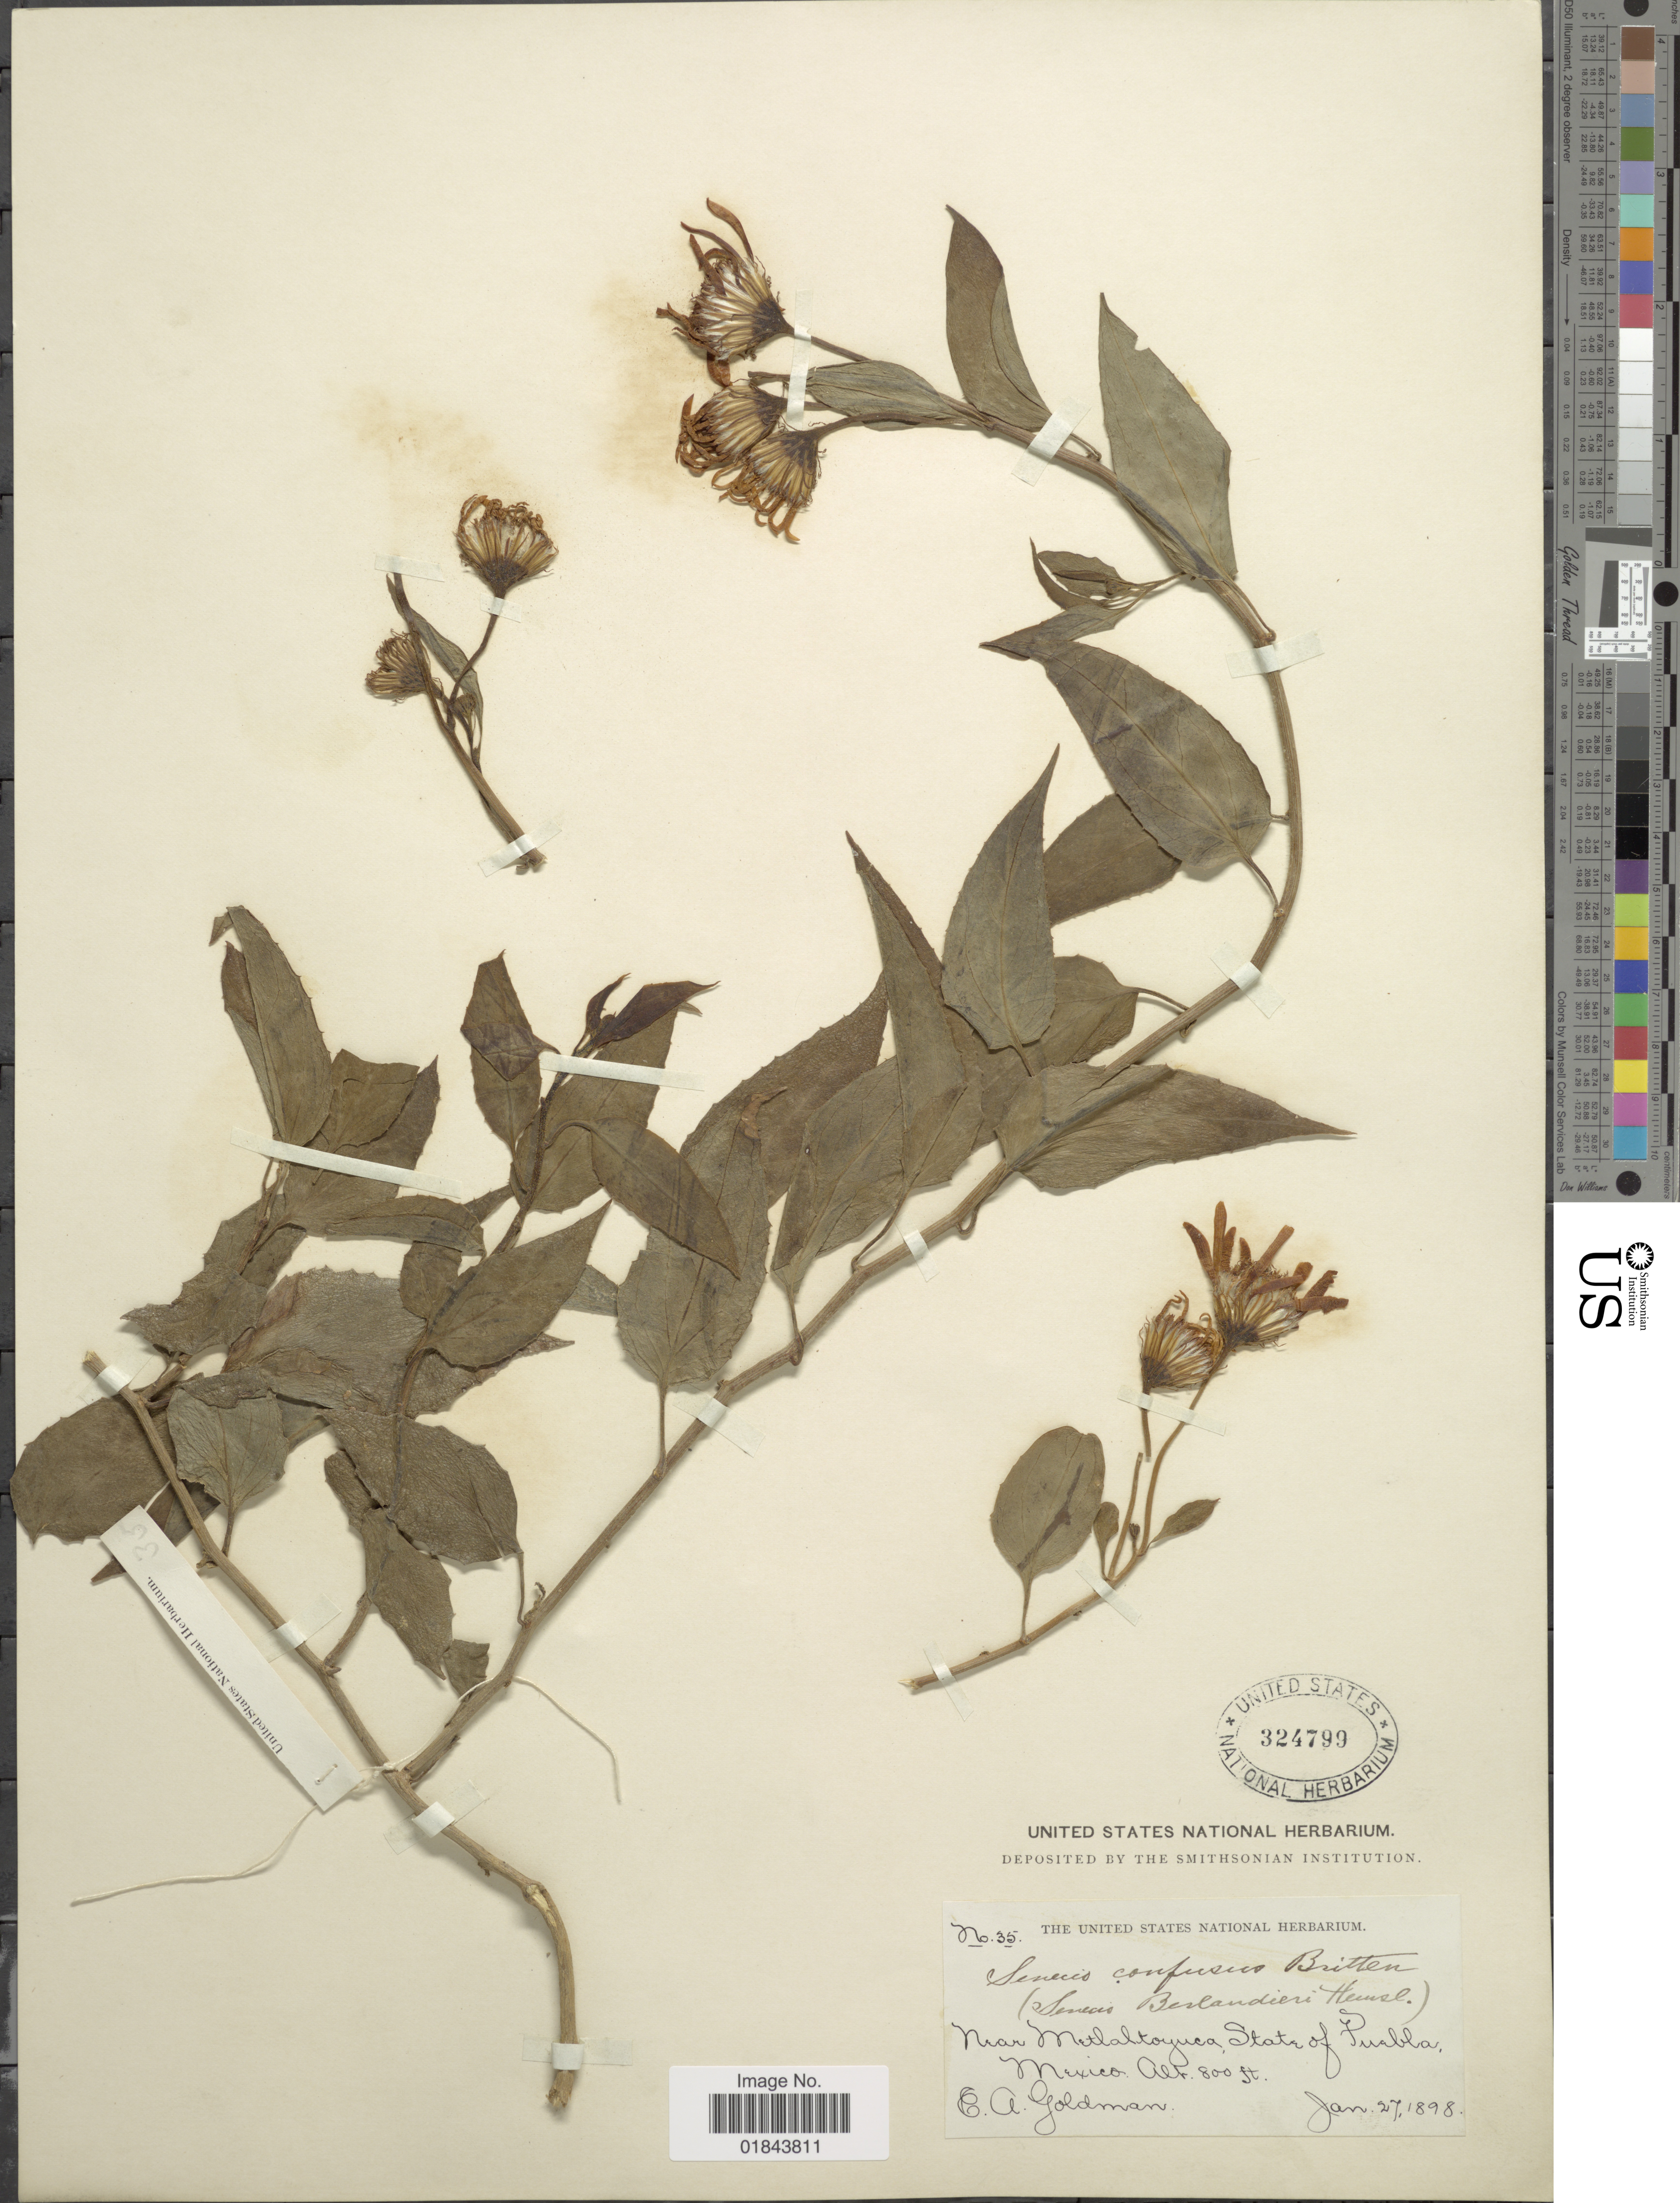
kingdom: Plantae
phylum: Tracheophyta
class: Magnoliopsida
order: Asterales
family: Asteraceae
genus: Pseudogynoxys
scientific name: Pseudogynoxys chenopodioides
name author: (Kunth) Cabrera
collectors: E. A. Goldman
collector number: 35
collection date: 1898-01-27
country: Mexico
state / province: Puebla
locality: Near Metlahtoyuca, State of Puebla, Mexico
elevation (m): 244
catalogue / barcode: US 324799